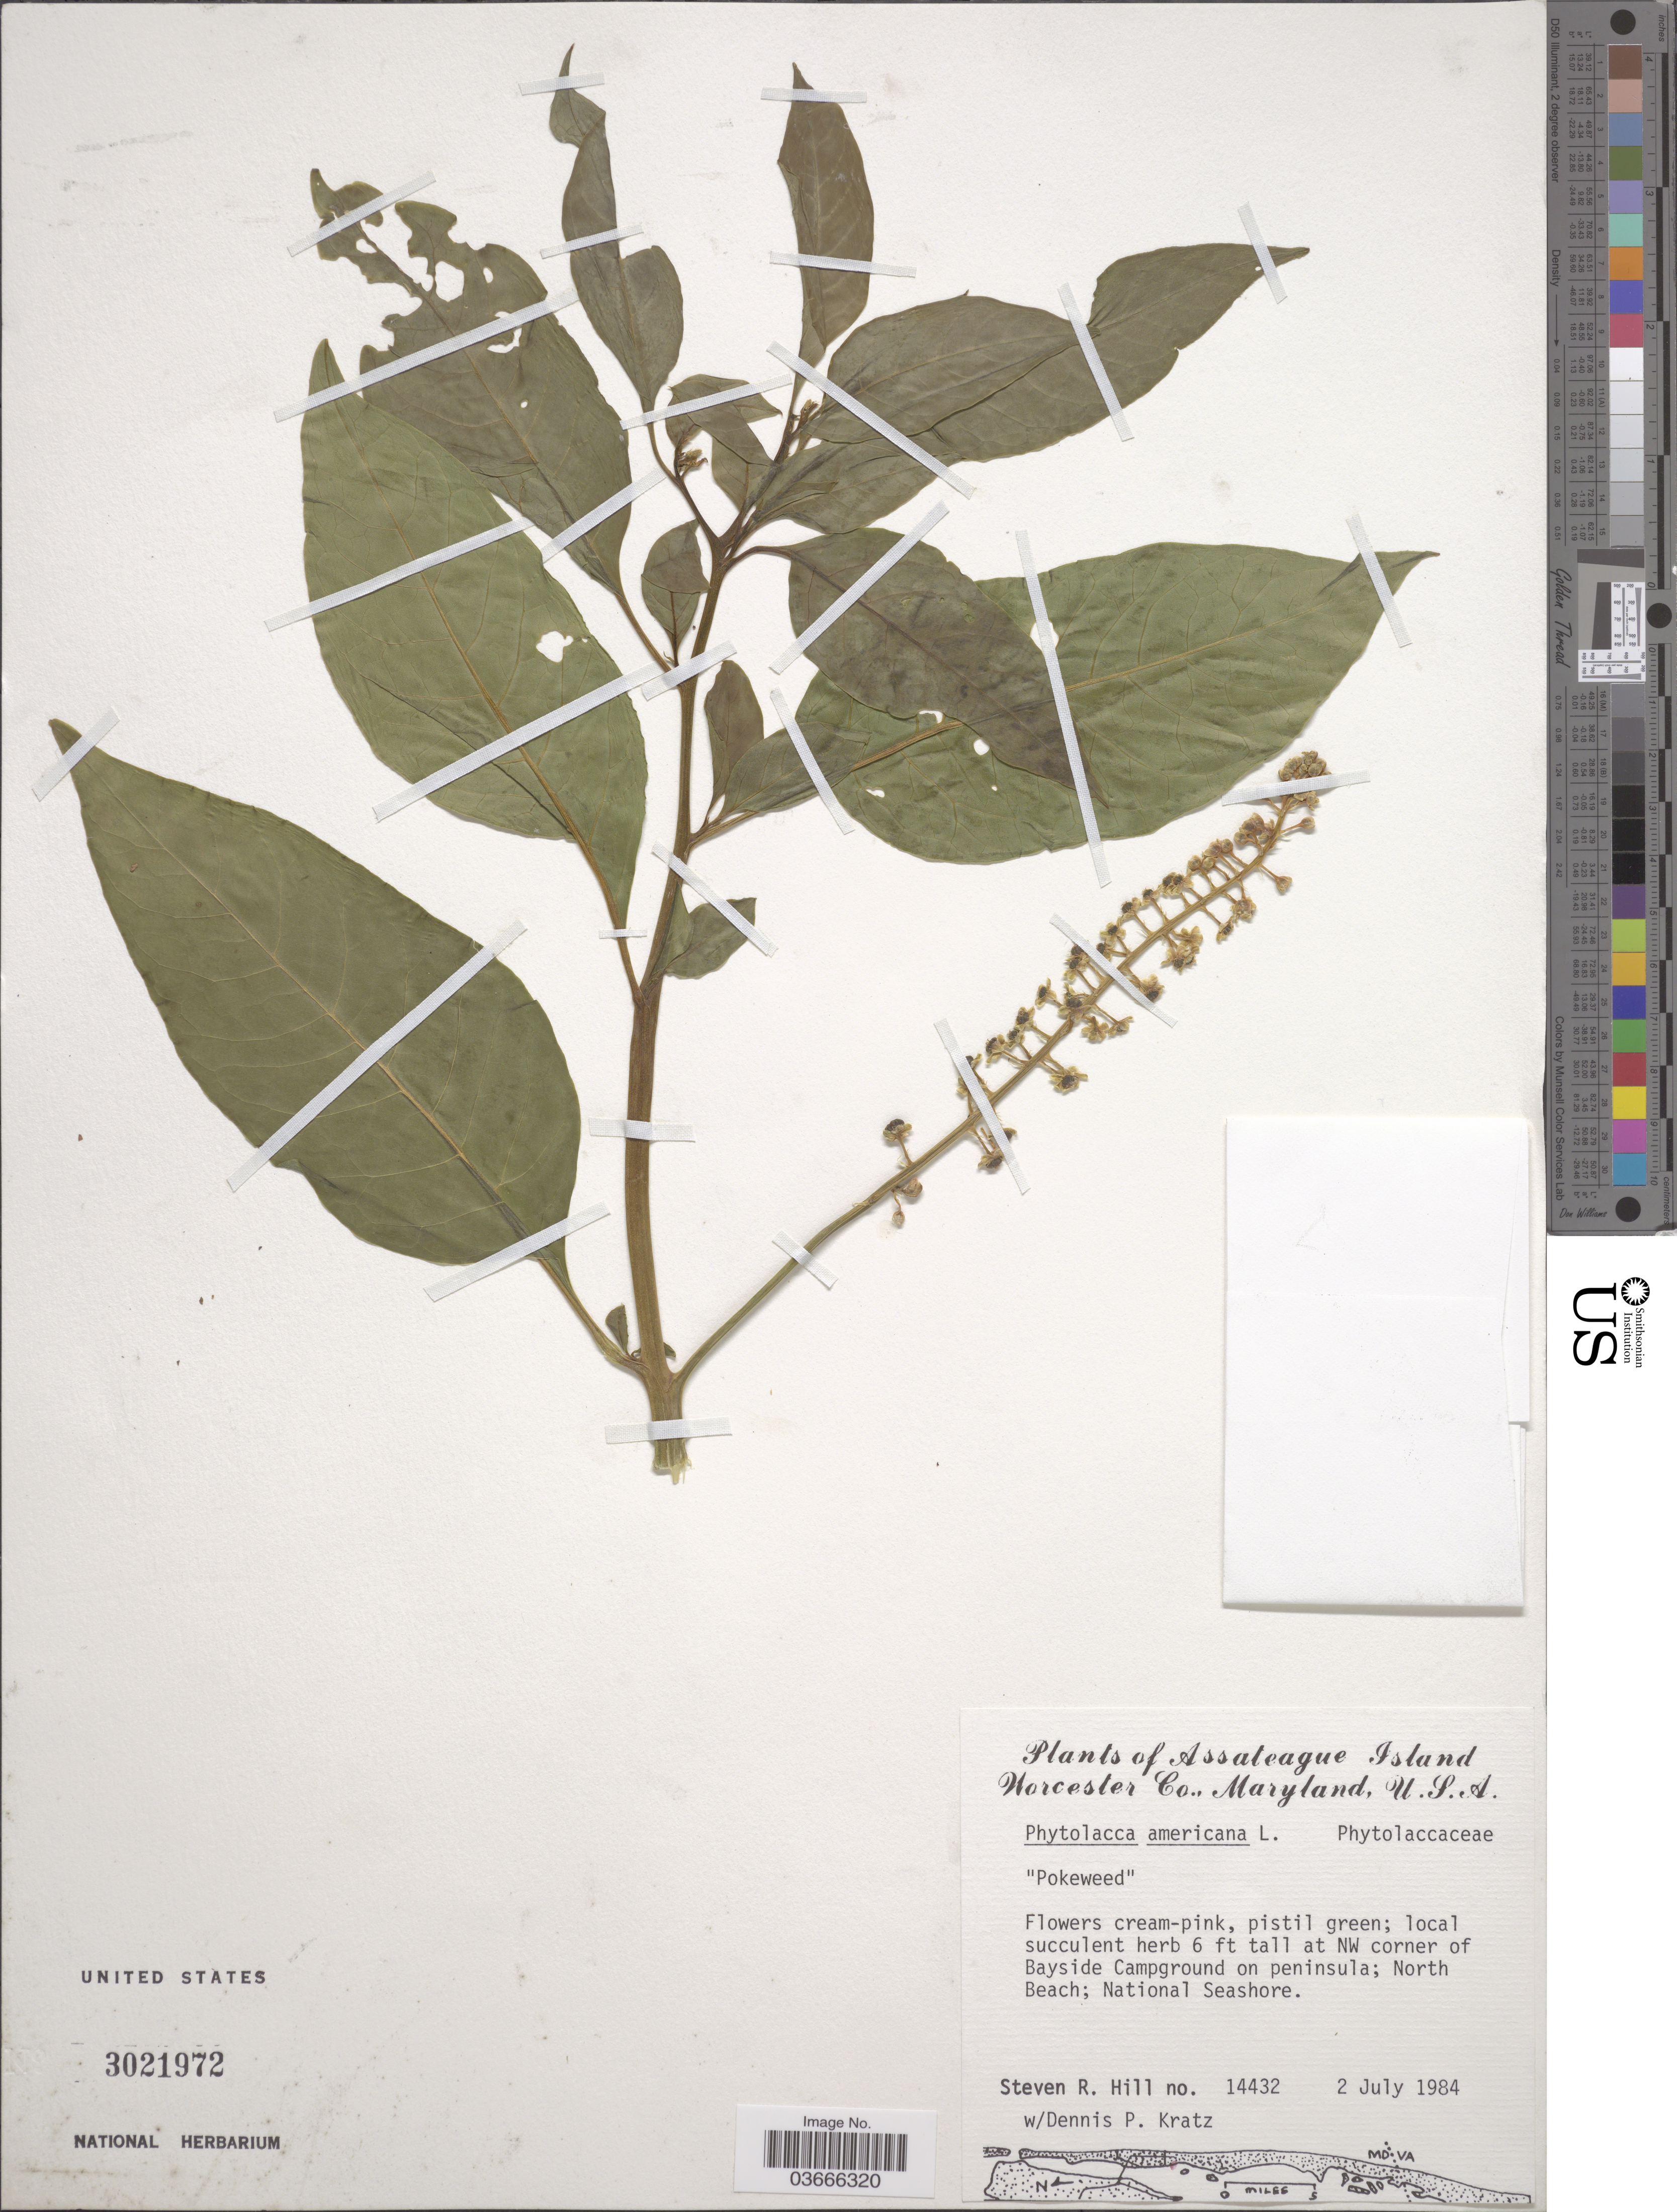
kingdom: Plantae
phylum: Tracheophyta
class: Magnoliopsida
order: Caryophyllales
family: Phytolaccaceae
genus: Phytolacca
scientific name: Phytolacca americana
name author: L.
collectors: S. R. Hill & D. Kratz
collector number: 14432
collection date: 1984-07-02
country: United States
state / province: Maryland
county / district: Worcester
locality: Assateague Island. Worcester Co. At NW corner of Bayside Campground on peninsula; North Beach; National Seashore.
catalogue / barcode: US 3021972